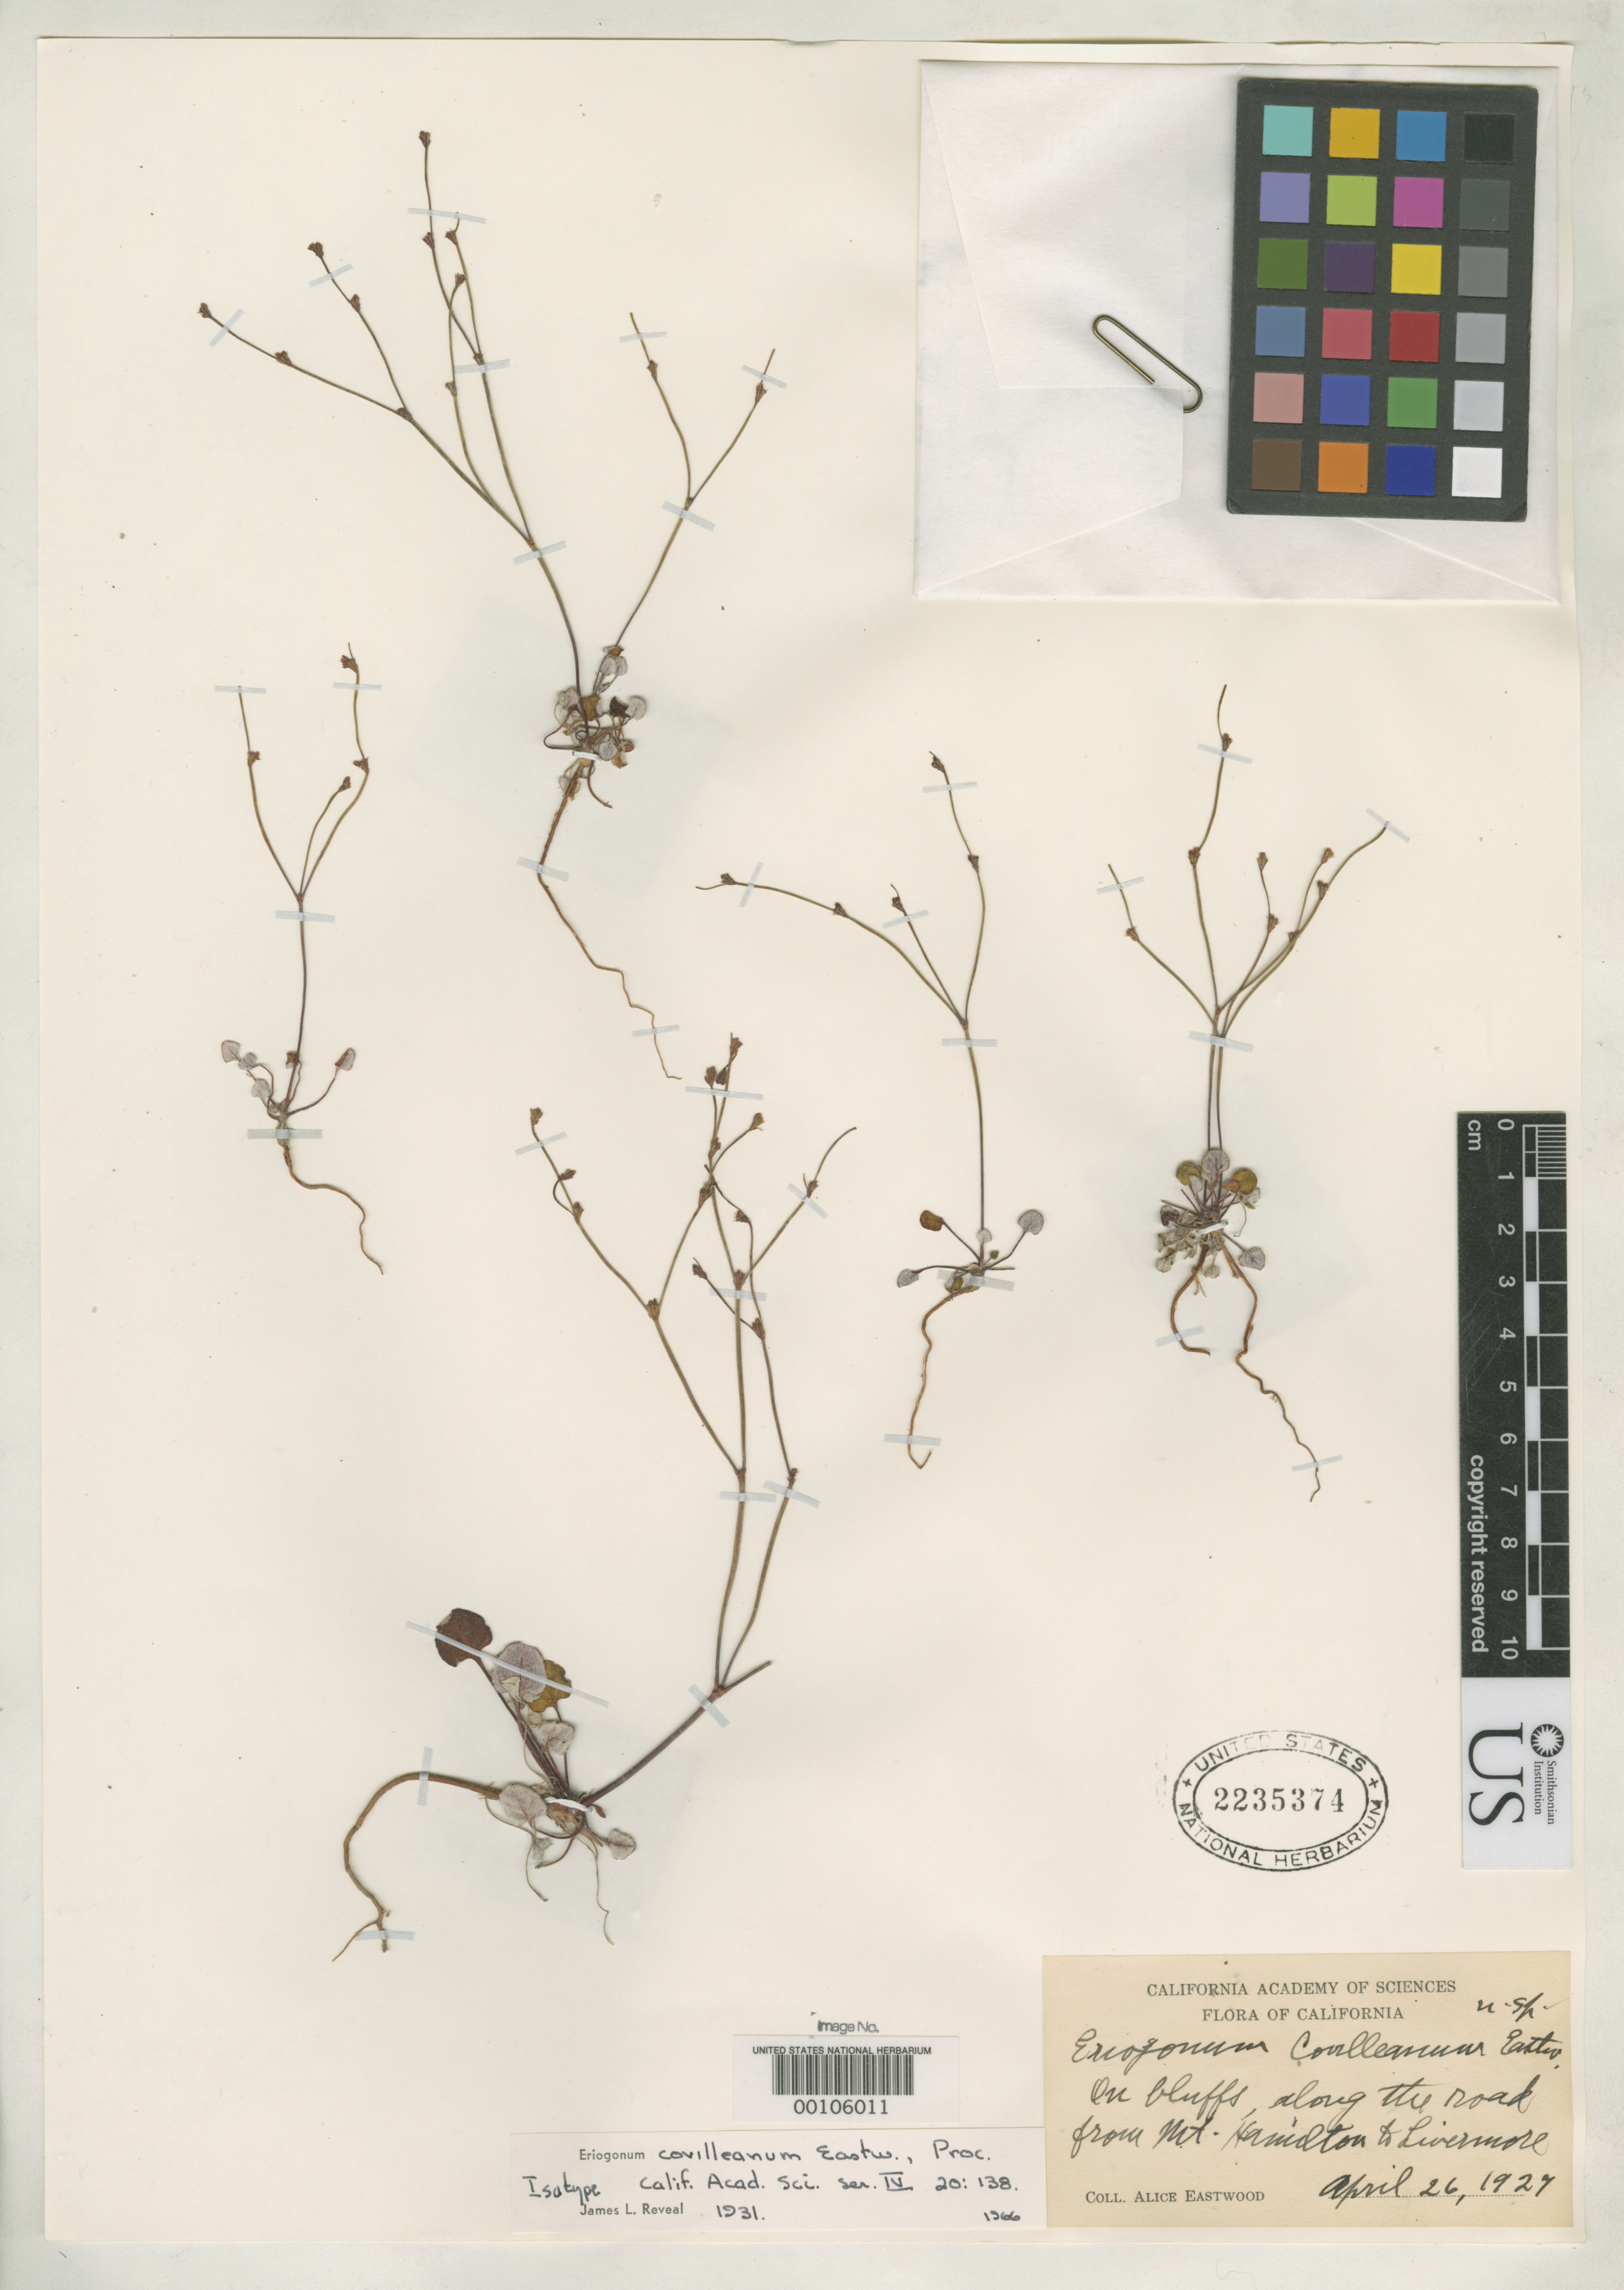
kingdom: Plantae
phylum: Tracheophyta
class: Magnoliopsida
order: Caryophyllales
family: Polygonaceae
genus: Eriogonum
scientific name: Eriogonum covilleanum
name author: Eastw.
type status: Isotype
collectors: A. Eastwood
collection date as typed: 26 Apr 1927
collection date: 1927-04-26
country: United States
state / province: California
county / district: Santa Clara / Alameda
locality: Summit of Mt. Hamilton to Livermore Road on bluffs.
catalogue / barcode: US 2235374